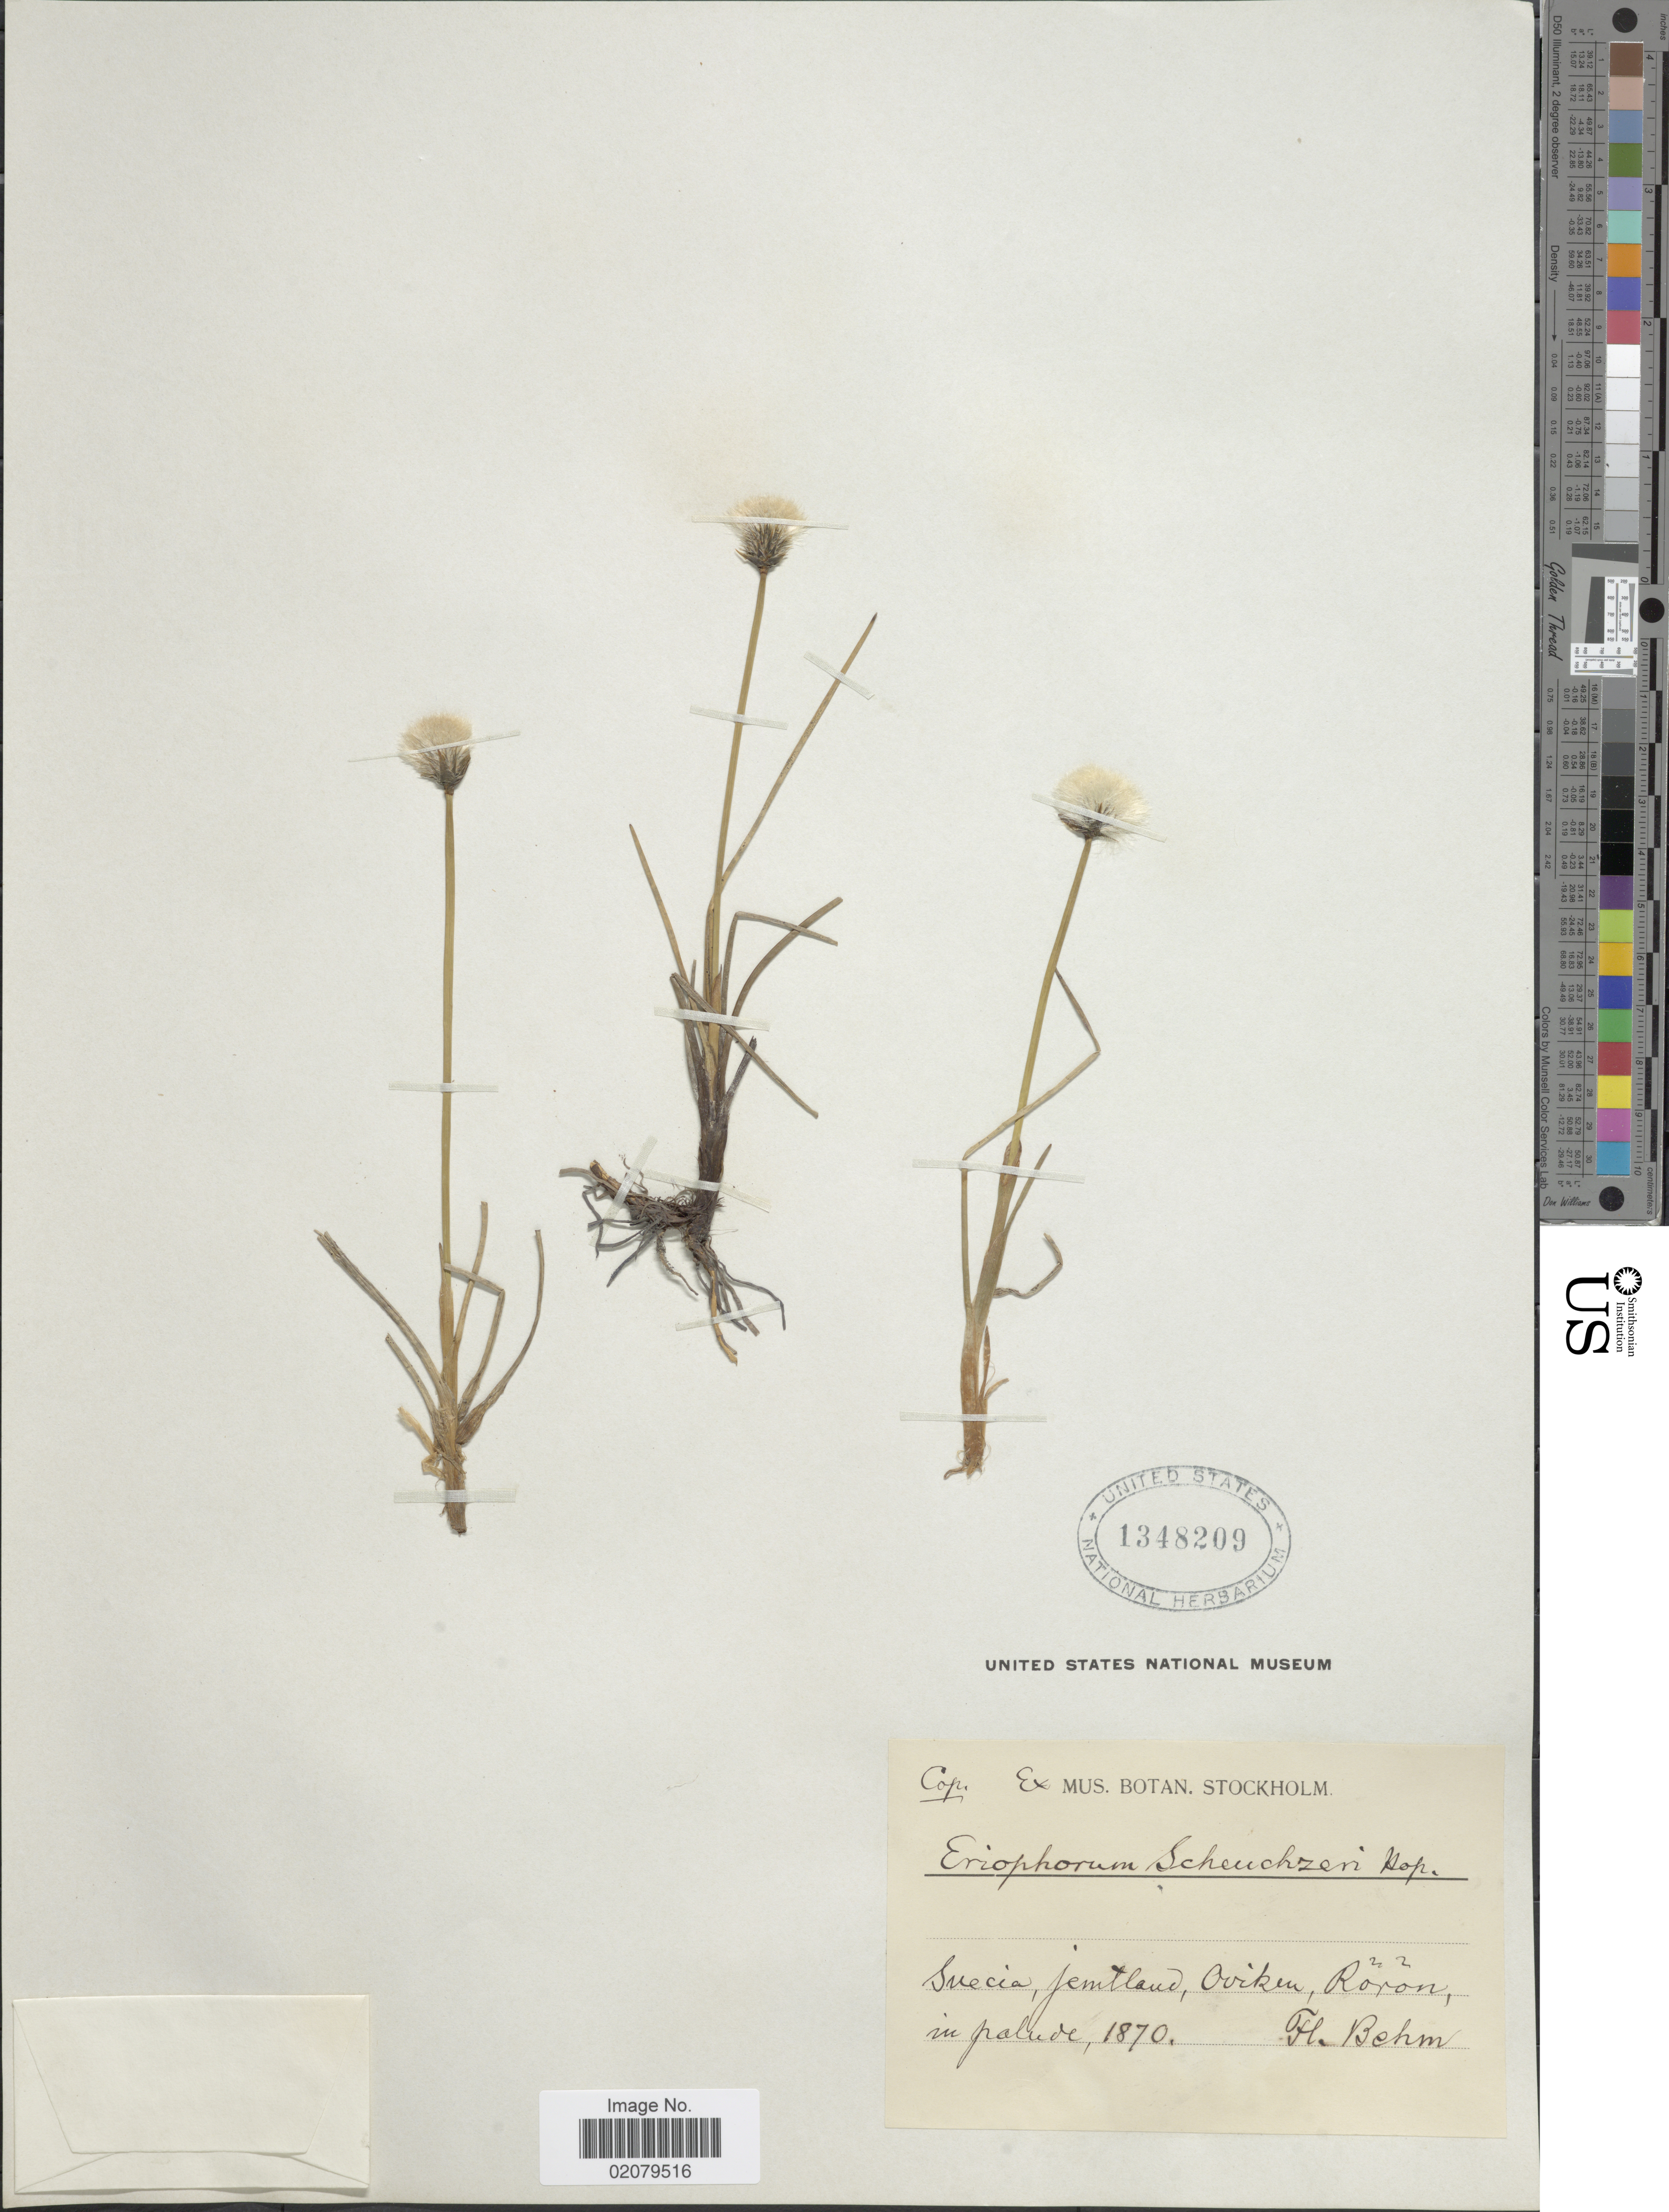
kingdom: Plantae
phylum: Tracheophyta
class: Liliopsida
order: Poales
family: Cyperaceae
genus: Eriophorum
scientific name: Eriophorum scheuchzeri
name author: Hoppe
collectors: F. Behm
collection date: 1870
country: Sweden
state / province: Jämtland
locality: Suecia, Jemtland, Oviken, Roron, in palude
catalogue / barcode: US 1348209